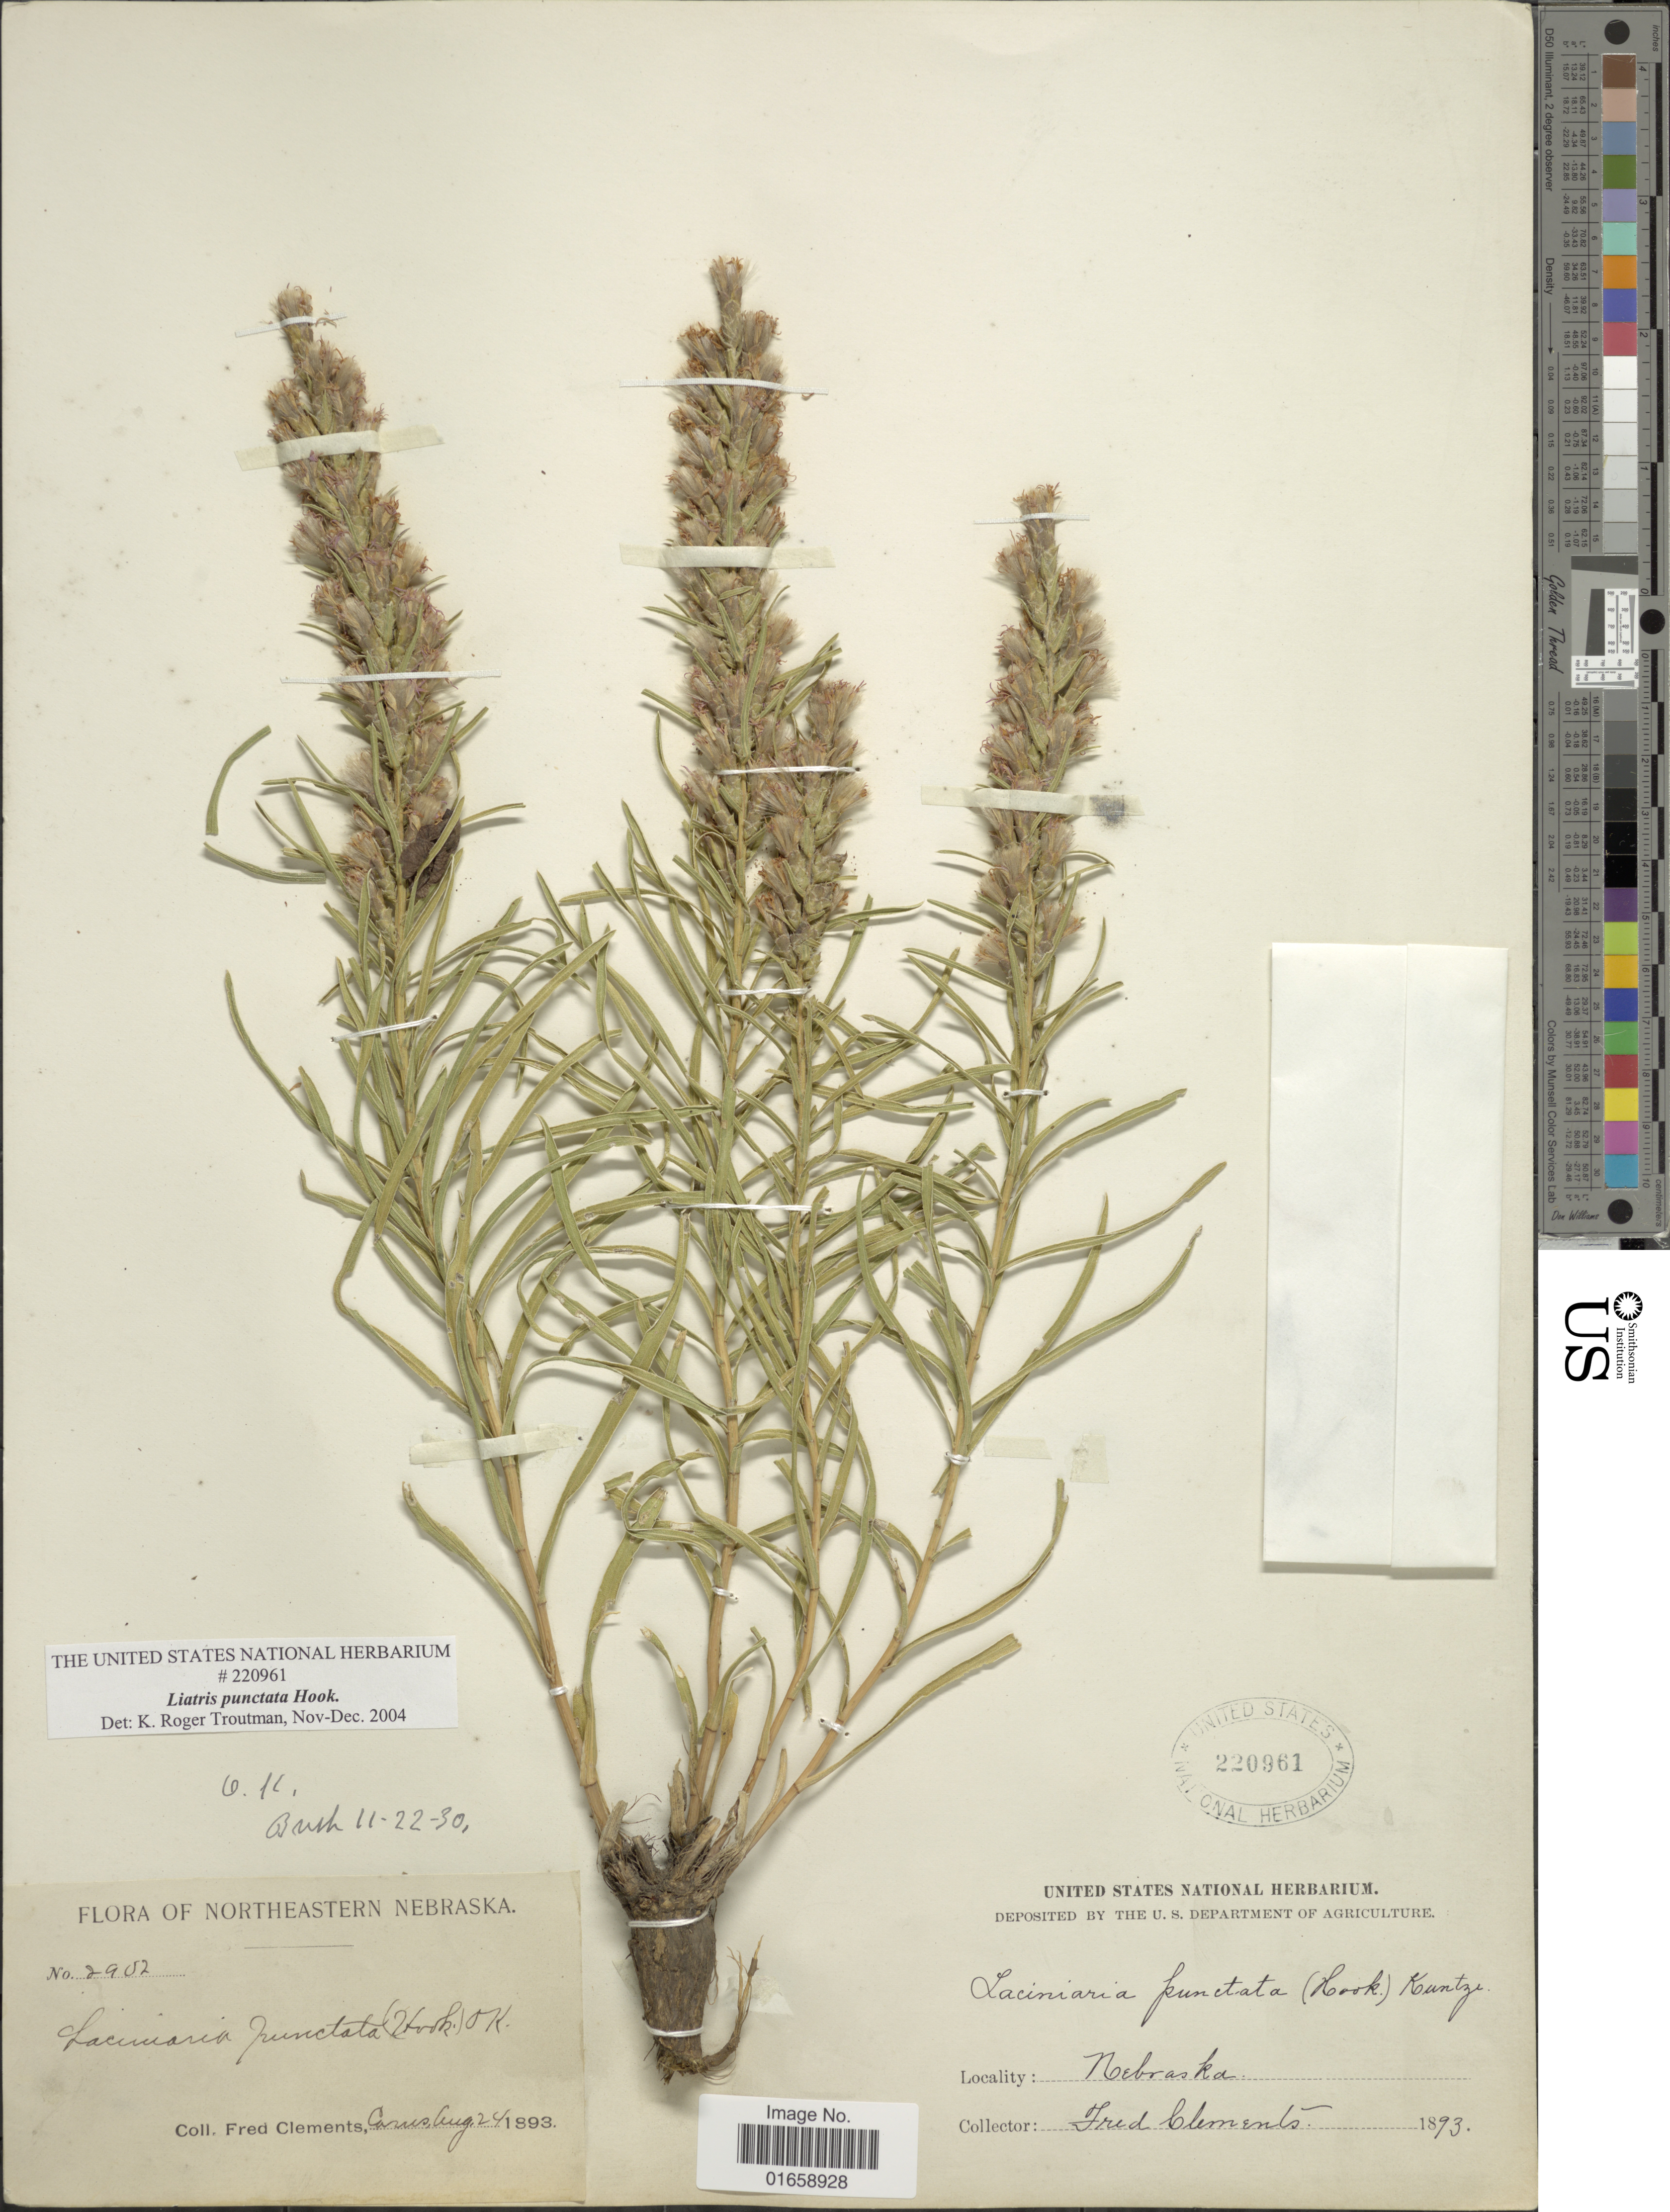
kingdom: Plantae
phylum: Tracheophyta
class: Magnoliopsida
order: Asterales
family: Asteraceae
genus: Liatris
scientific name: Liatris punctata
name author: Hook.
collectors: F. E. Clements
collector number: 2902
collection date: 1893-08-24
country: United States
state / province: Nebraska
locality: Northeastern Nebraska, Carus [interpreted]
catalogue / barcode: US 220961